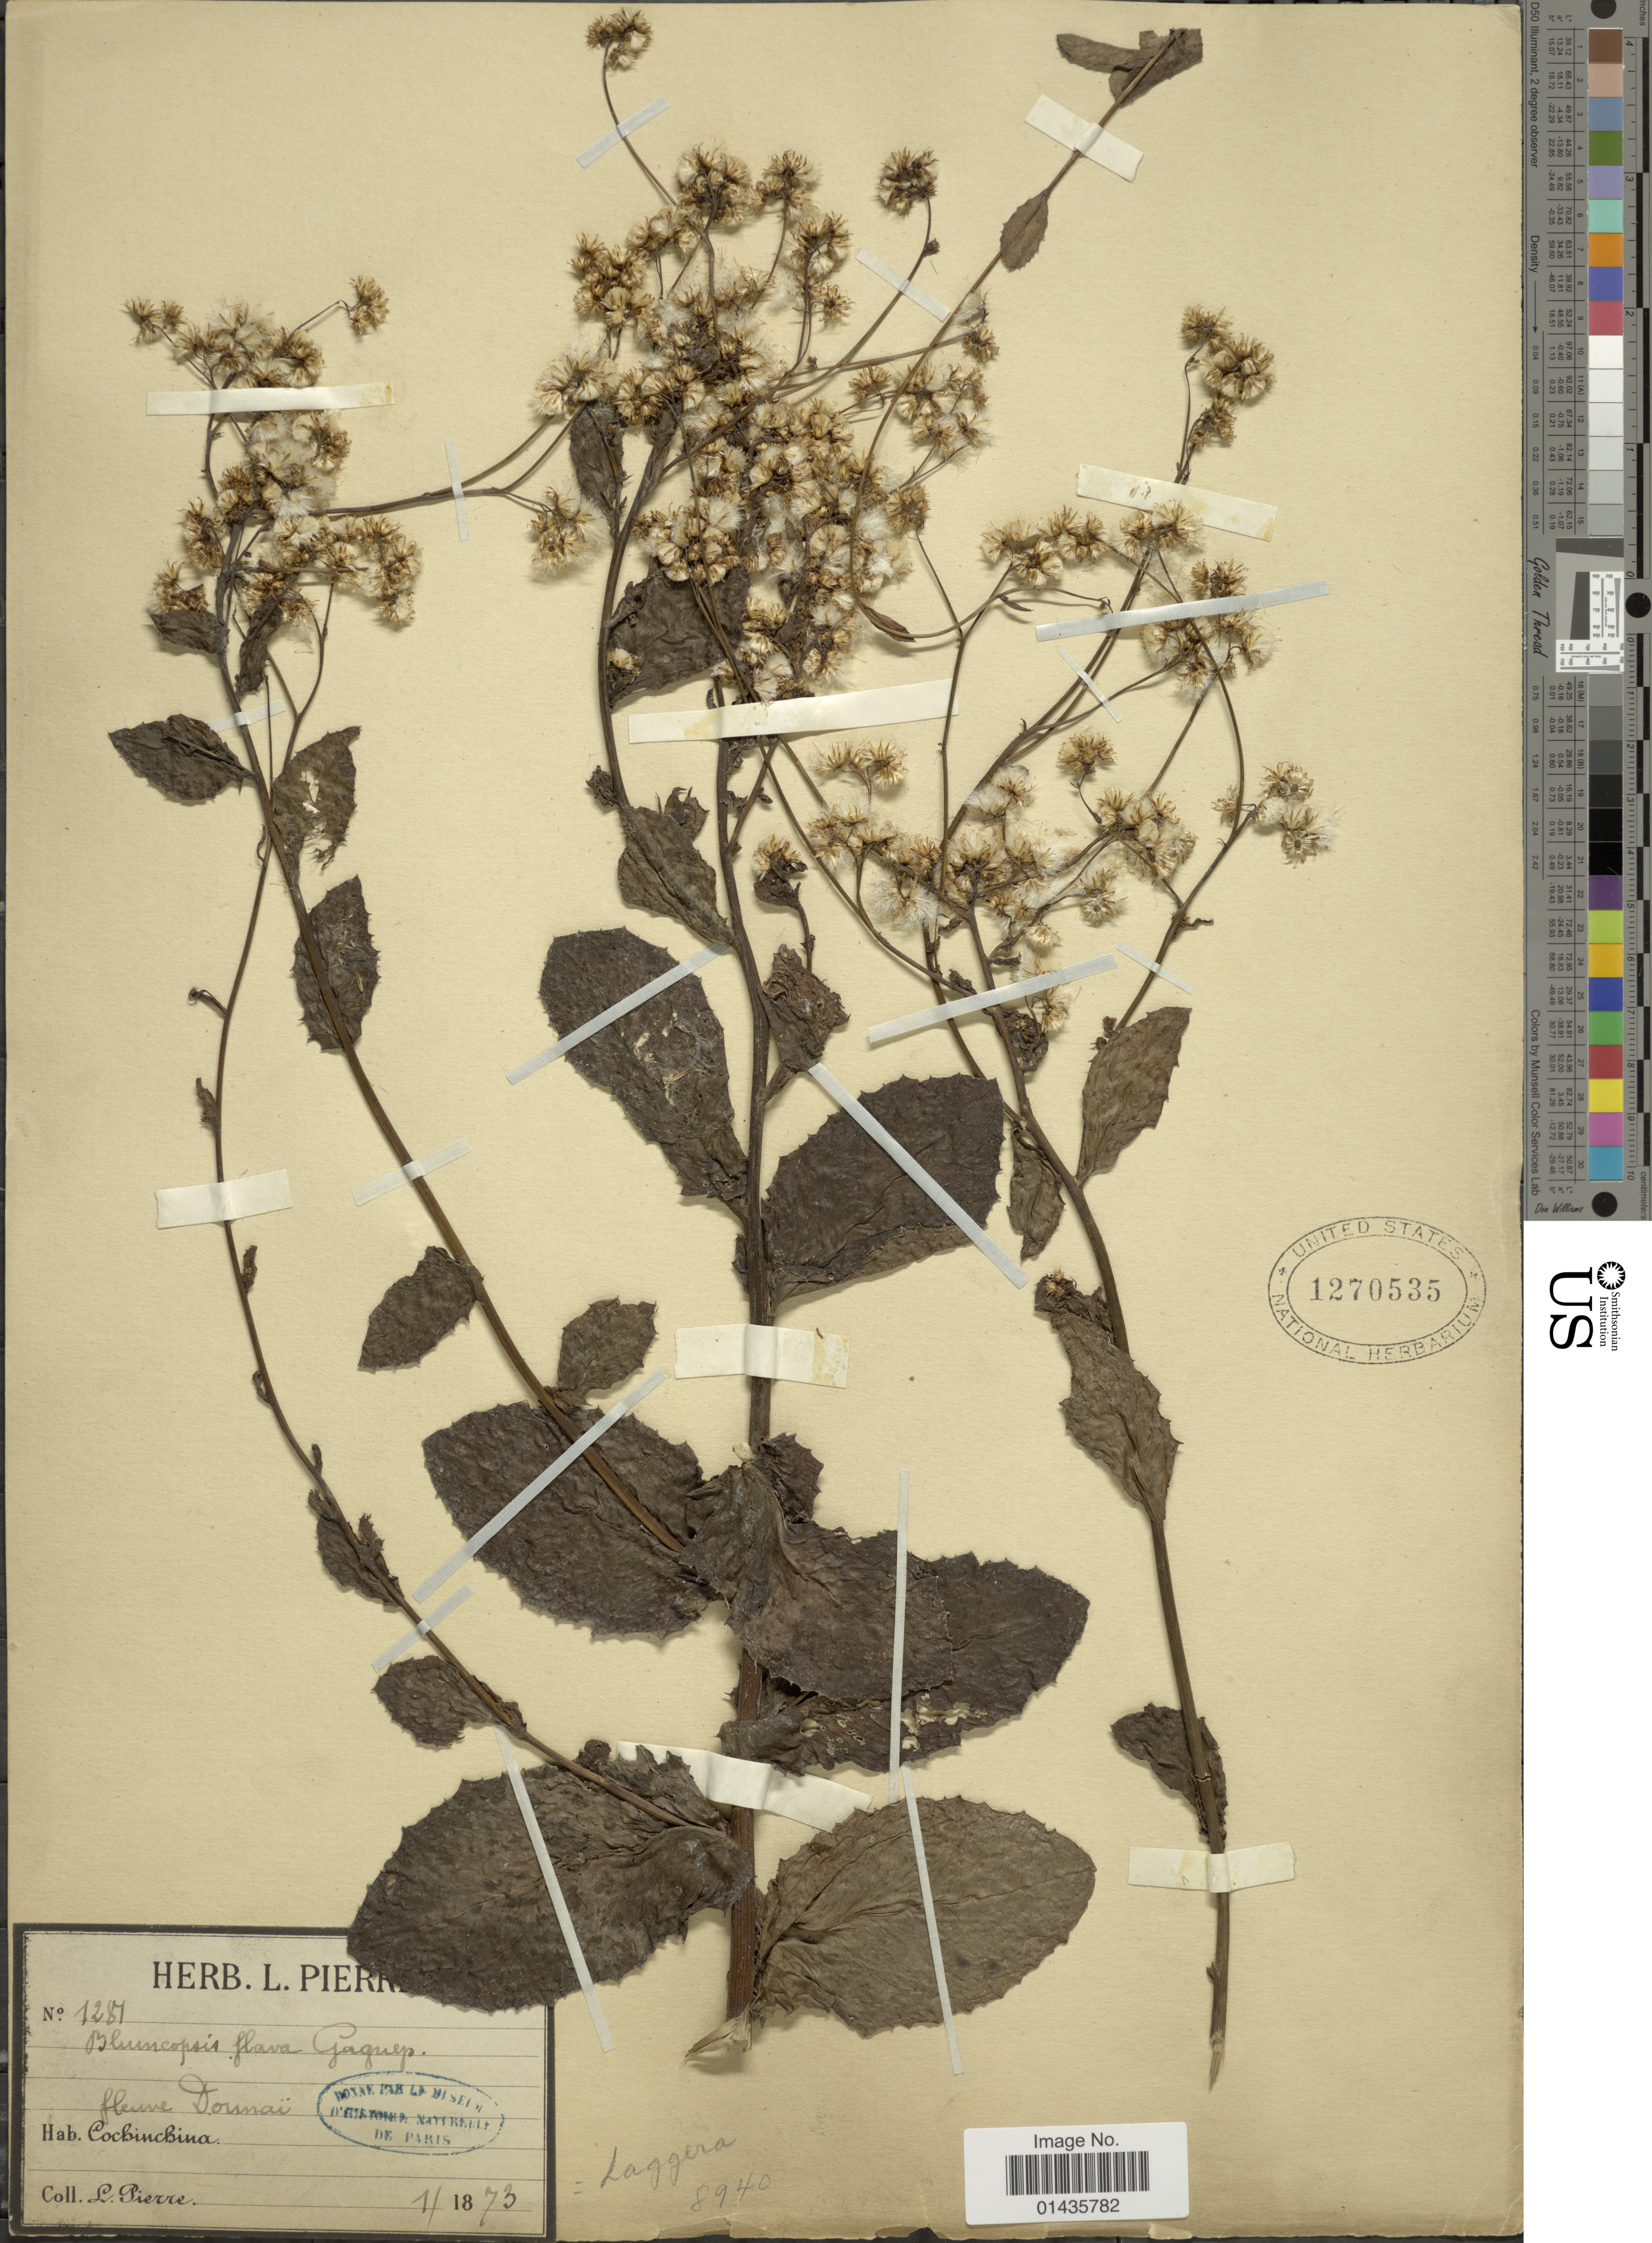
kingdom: Plantae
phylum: Tracheophyta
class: Magnoliopsida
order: Asterales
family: Asteraceae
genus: Blumeopsis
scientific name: Blumeopsis falcata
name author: (D. Don) Merr.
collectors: L. Pierre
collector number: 1281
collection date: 1873-01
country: Vietnam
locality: Cochinchina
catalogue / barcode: US 1270535